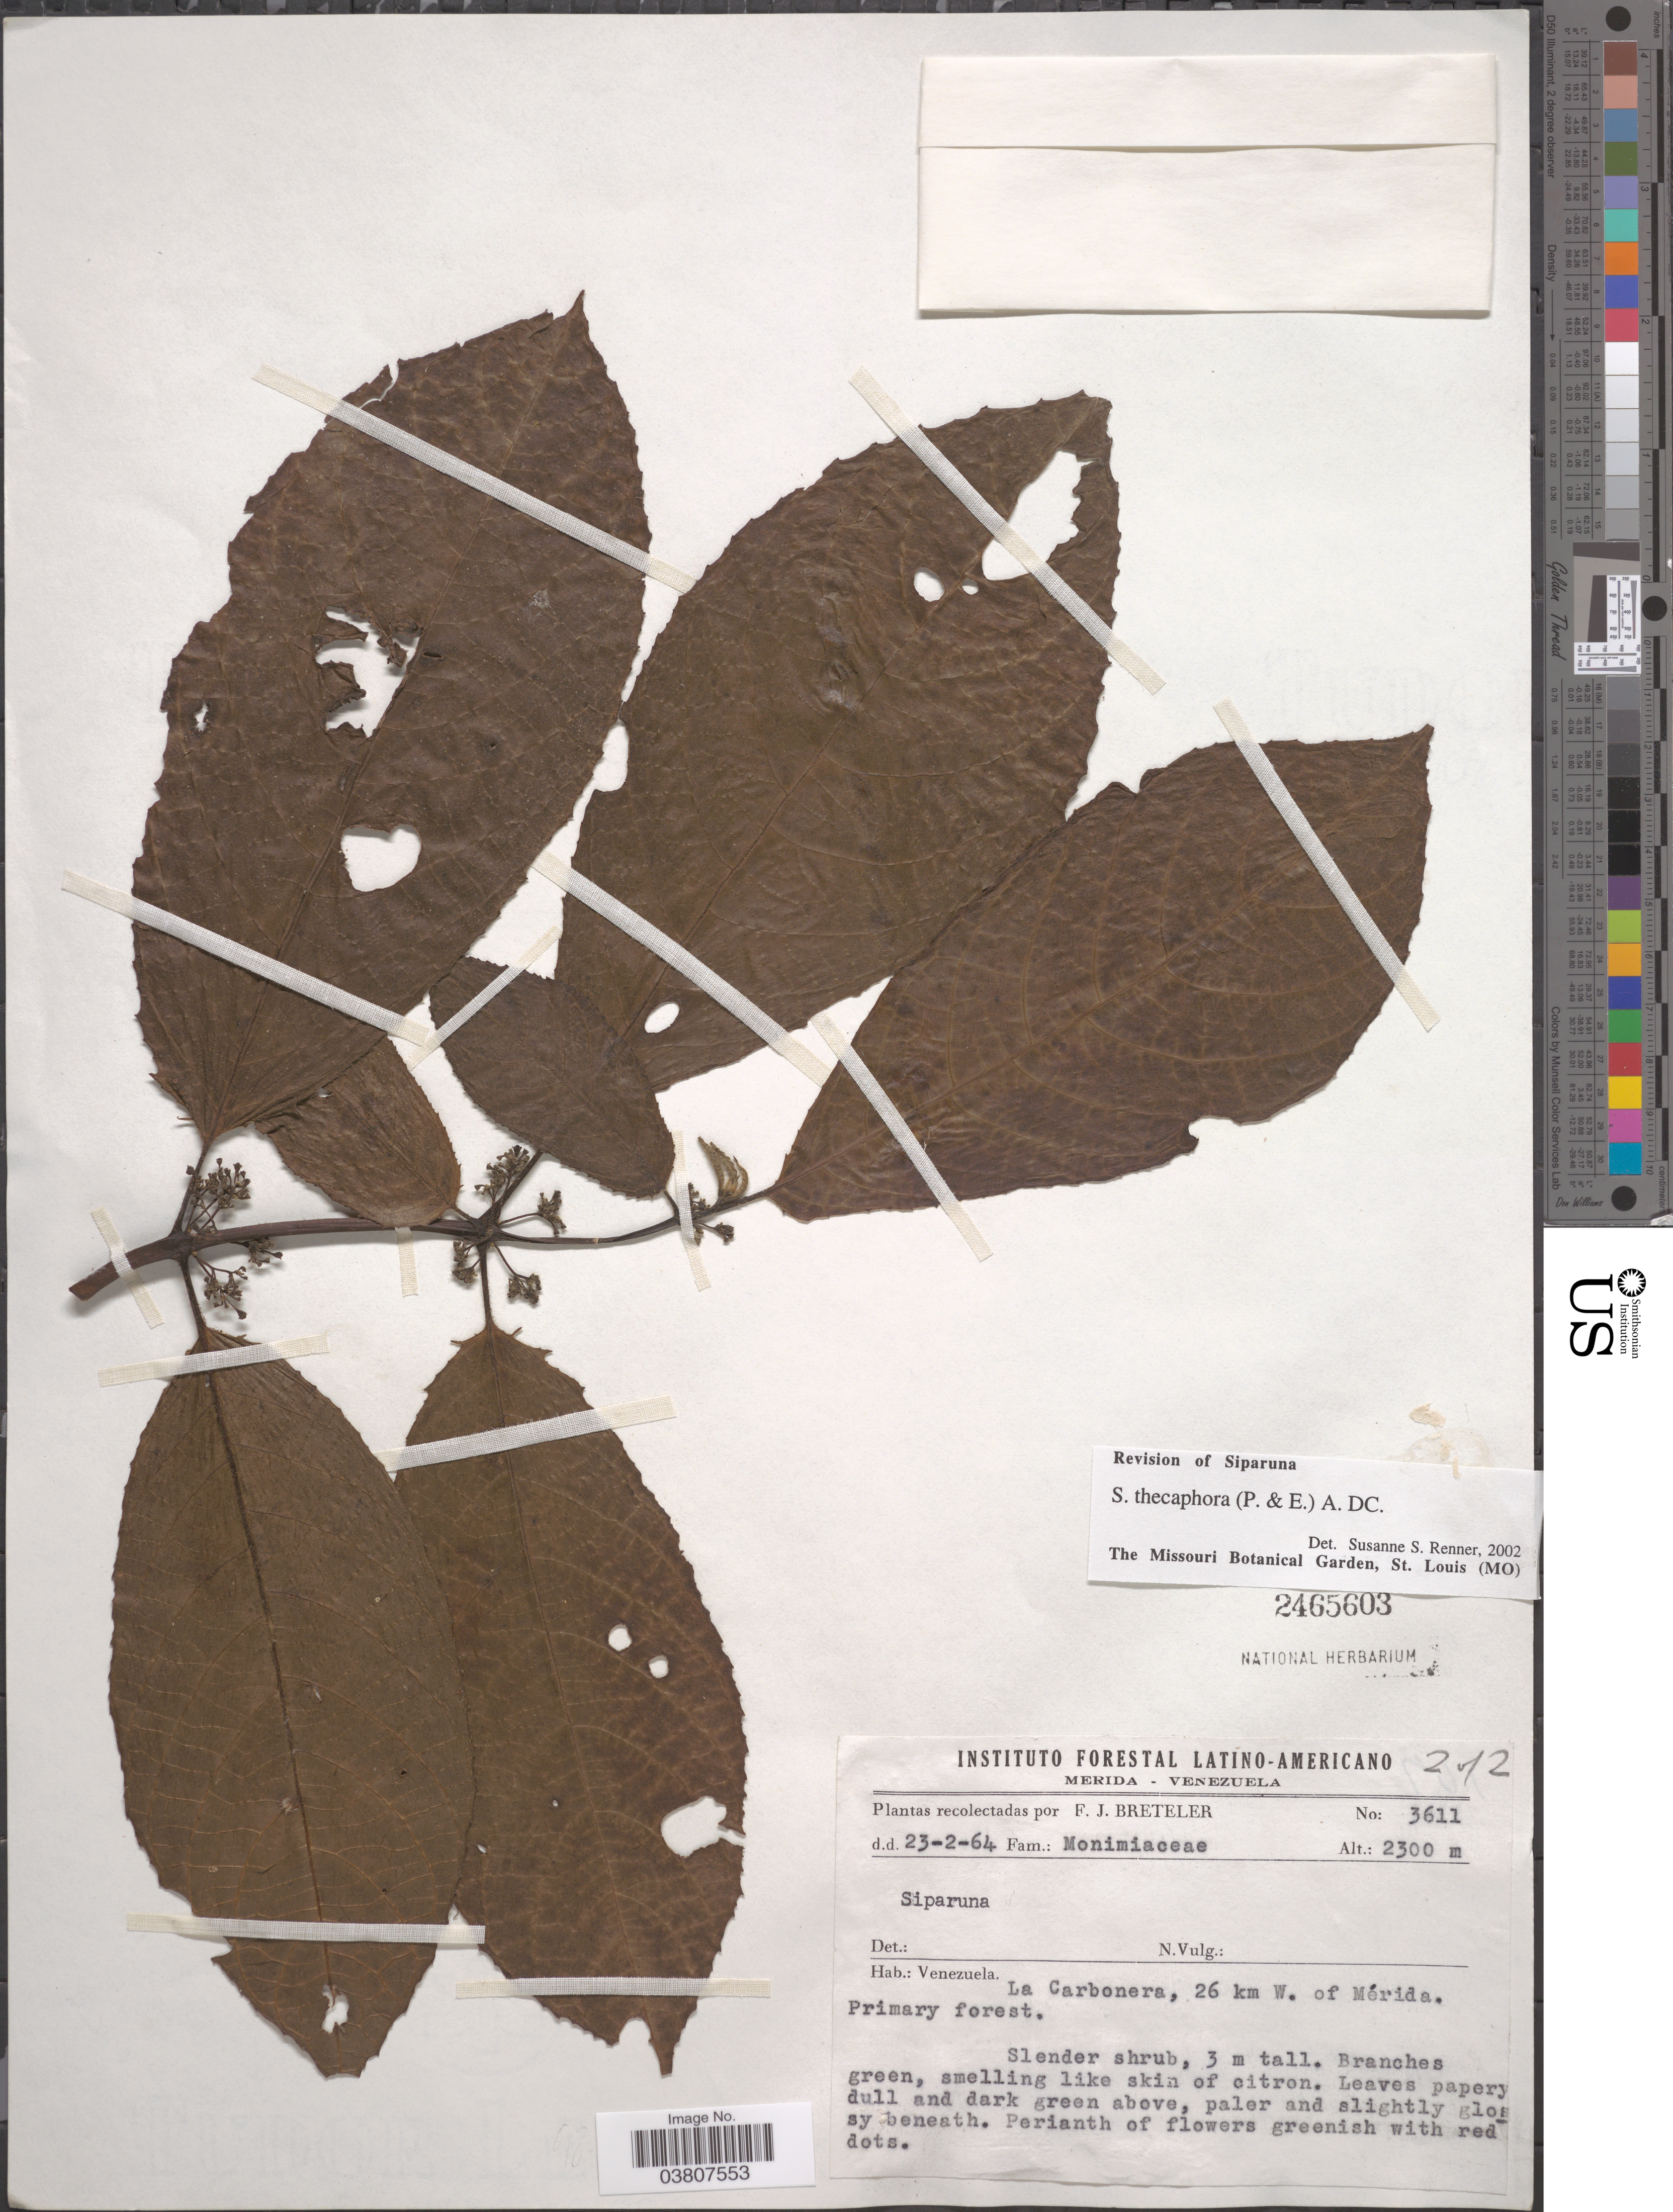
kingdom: Plantae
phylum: Tracheophyta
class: Magnoliopsida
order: Laurales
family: Siparunaceae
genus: Siparuna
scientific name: Siparuna thecaphora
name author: (Poepp. & Endl.) A. DC.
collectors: F. J. Breteler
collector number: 3611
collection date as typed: Transcribed d/m/y: 23/2/64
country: Venezuela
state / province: Merida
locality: La Carbonera, 26 km W. of Mérida.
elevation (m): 2300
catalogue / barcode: US 2465603